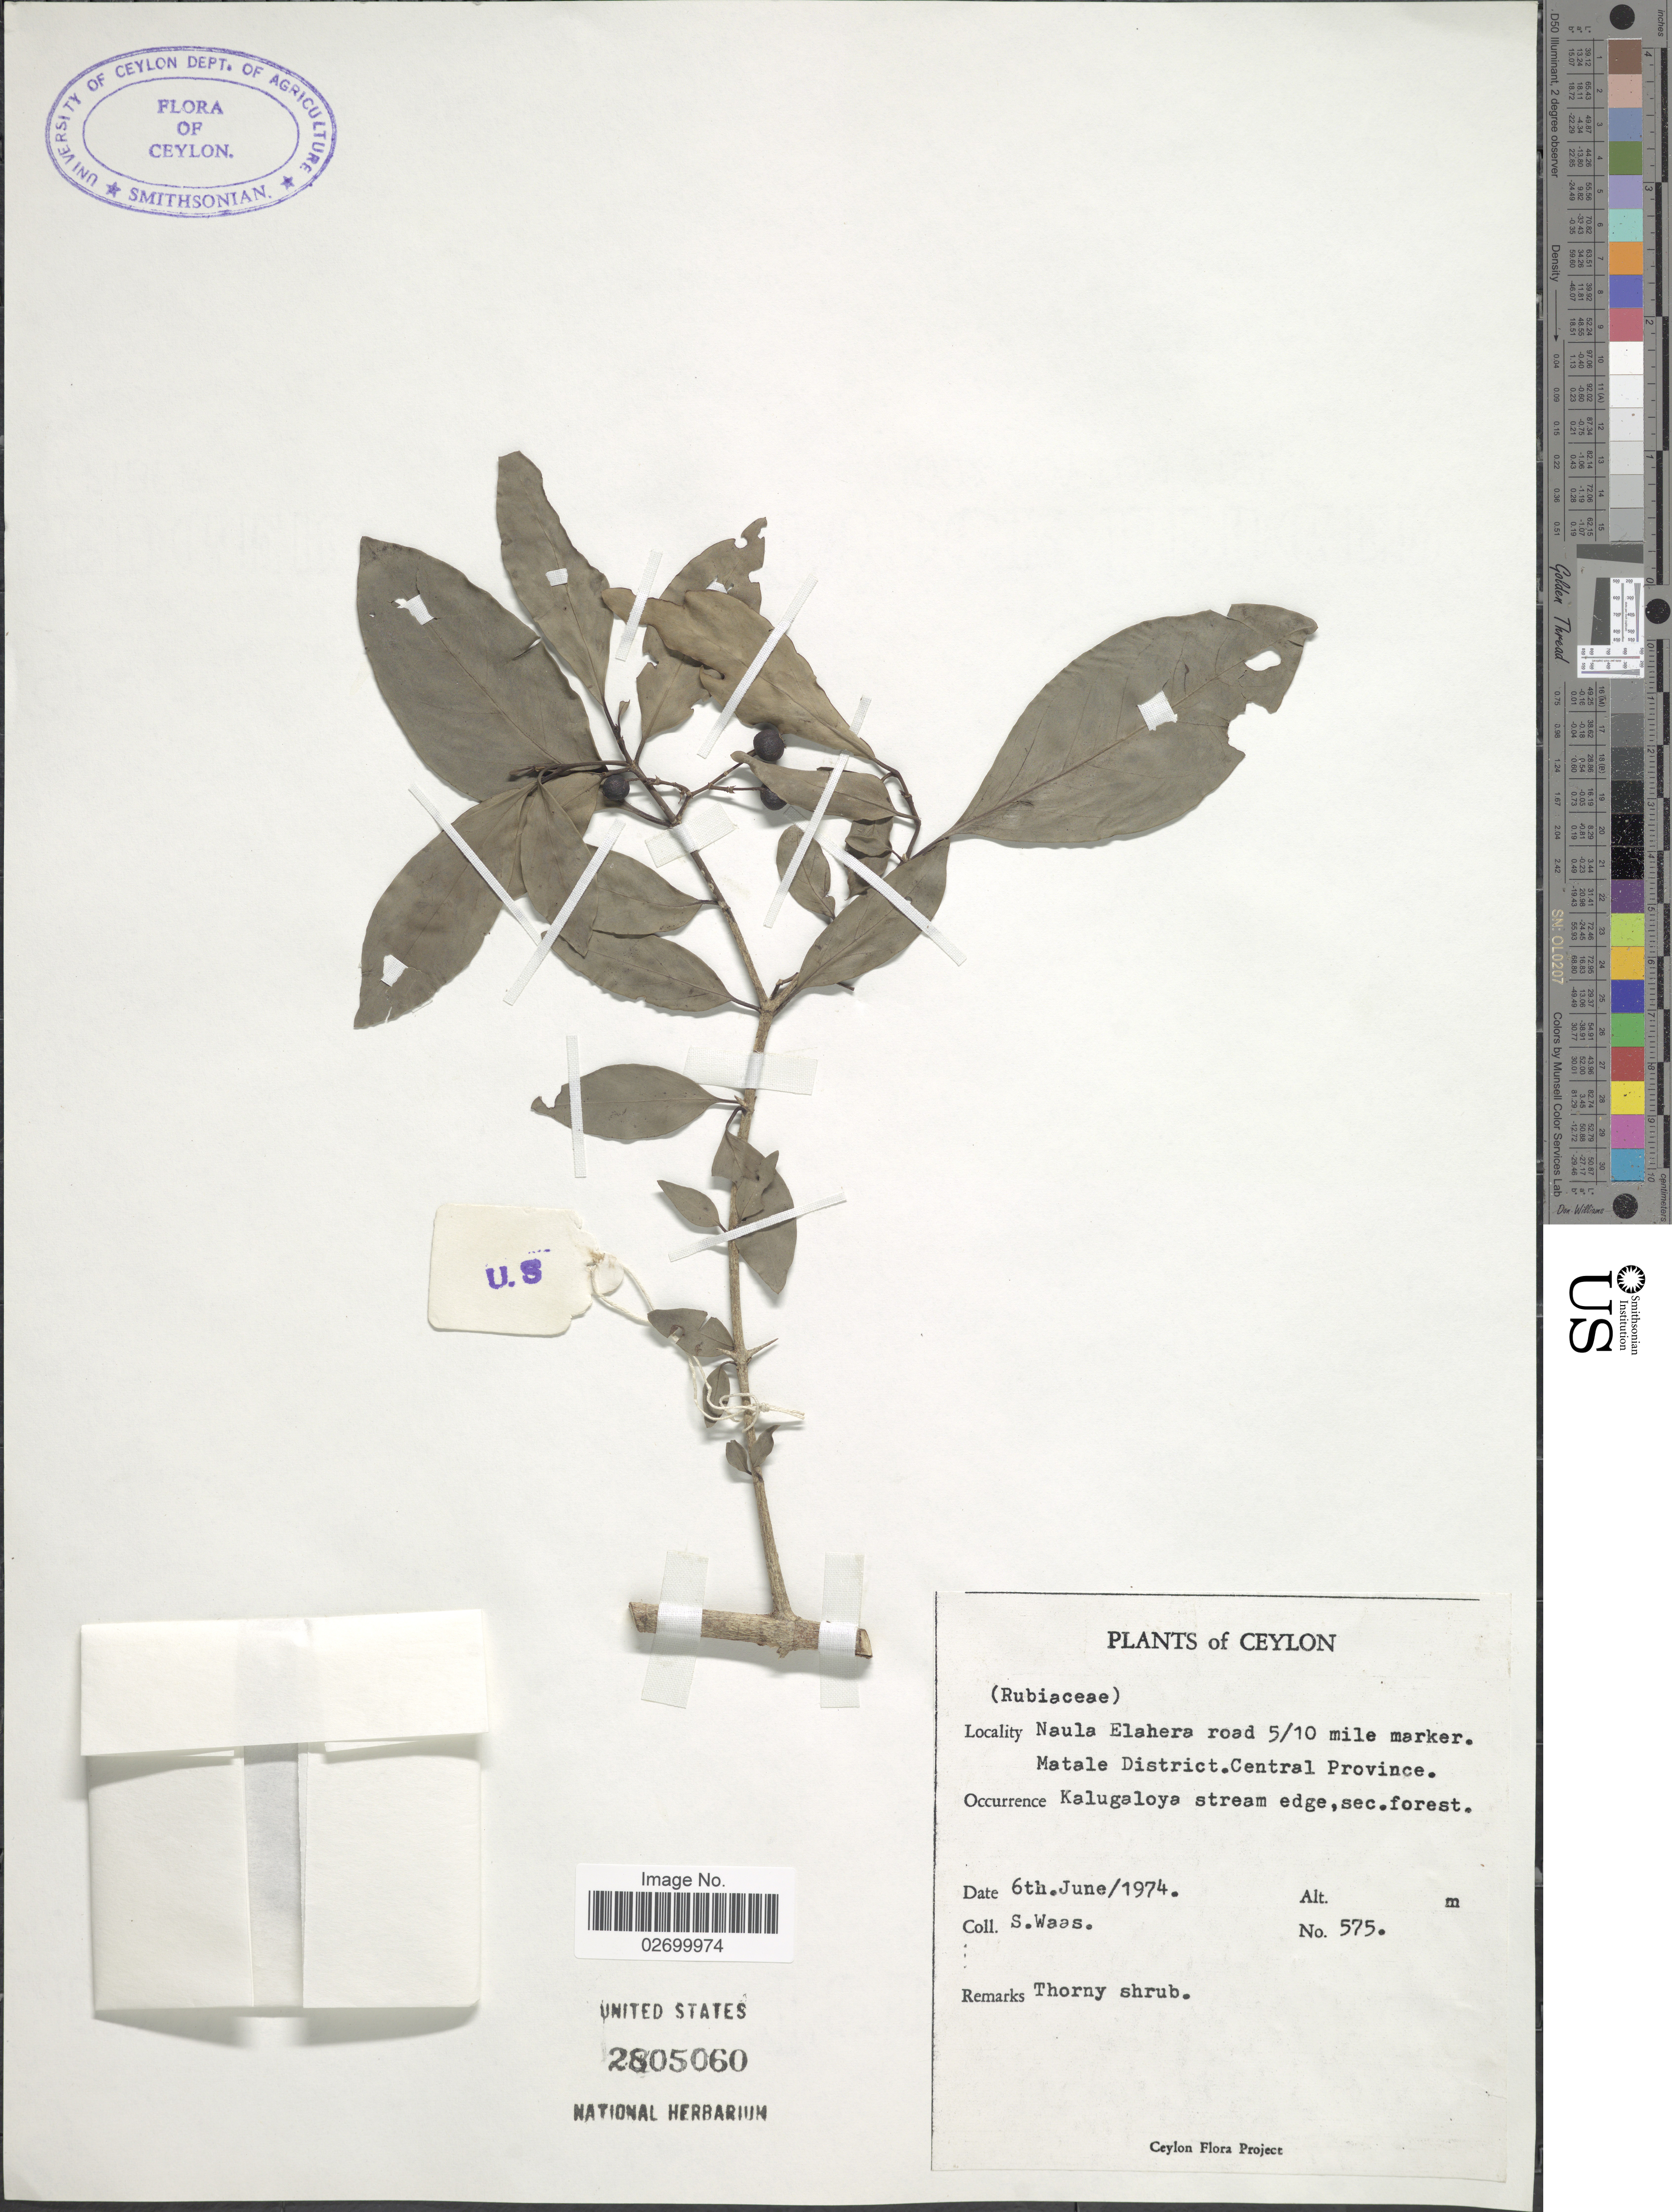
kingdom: Plantae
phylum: Tracheophyta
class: Magnoliopsida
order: Gentianales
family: Rubiaceae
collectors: S. Waas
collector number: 575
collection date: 1974-06-06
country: Sri Lanka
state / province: Central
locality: Ceylon. Naula Elahera road 5/10 mile marker. Matale District. Kalugaloya stream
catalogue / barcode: US 2805060